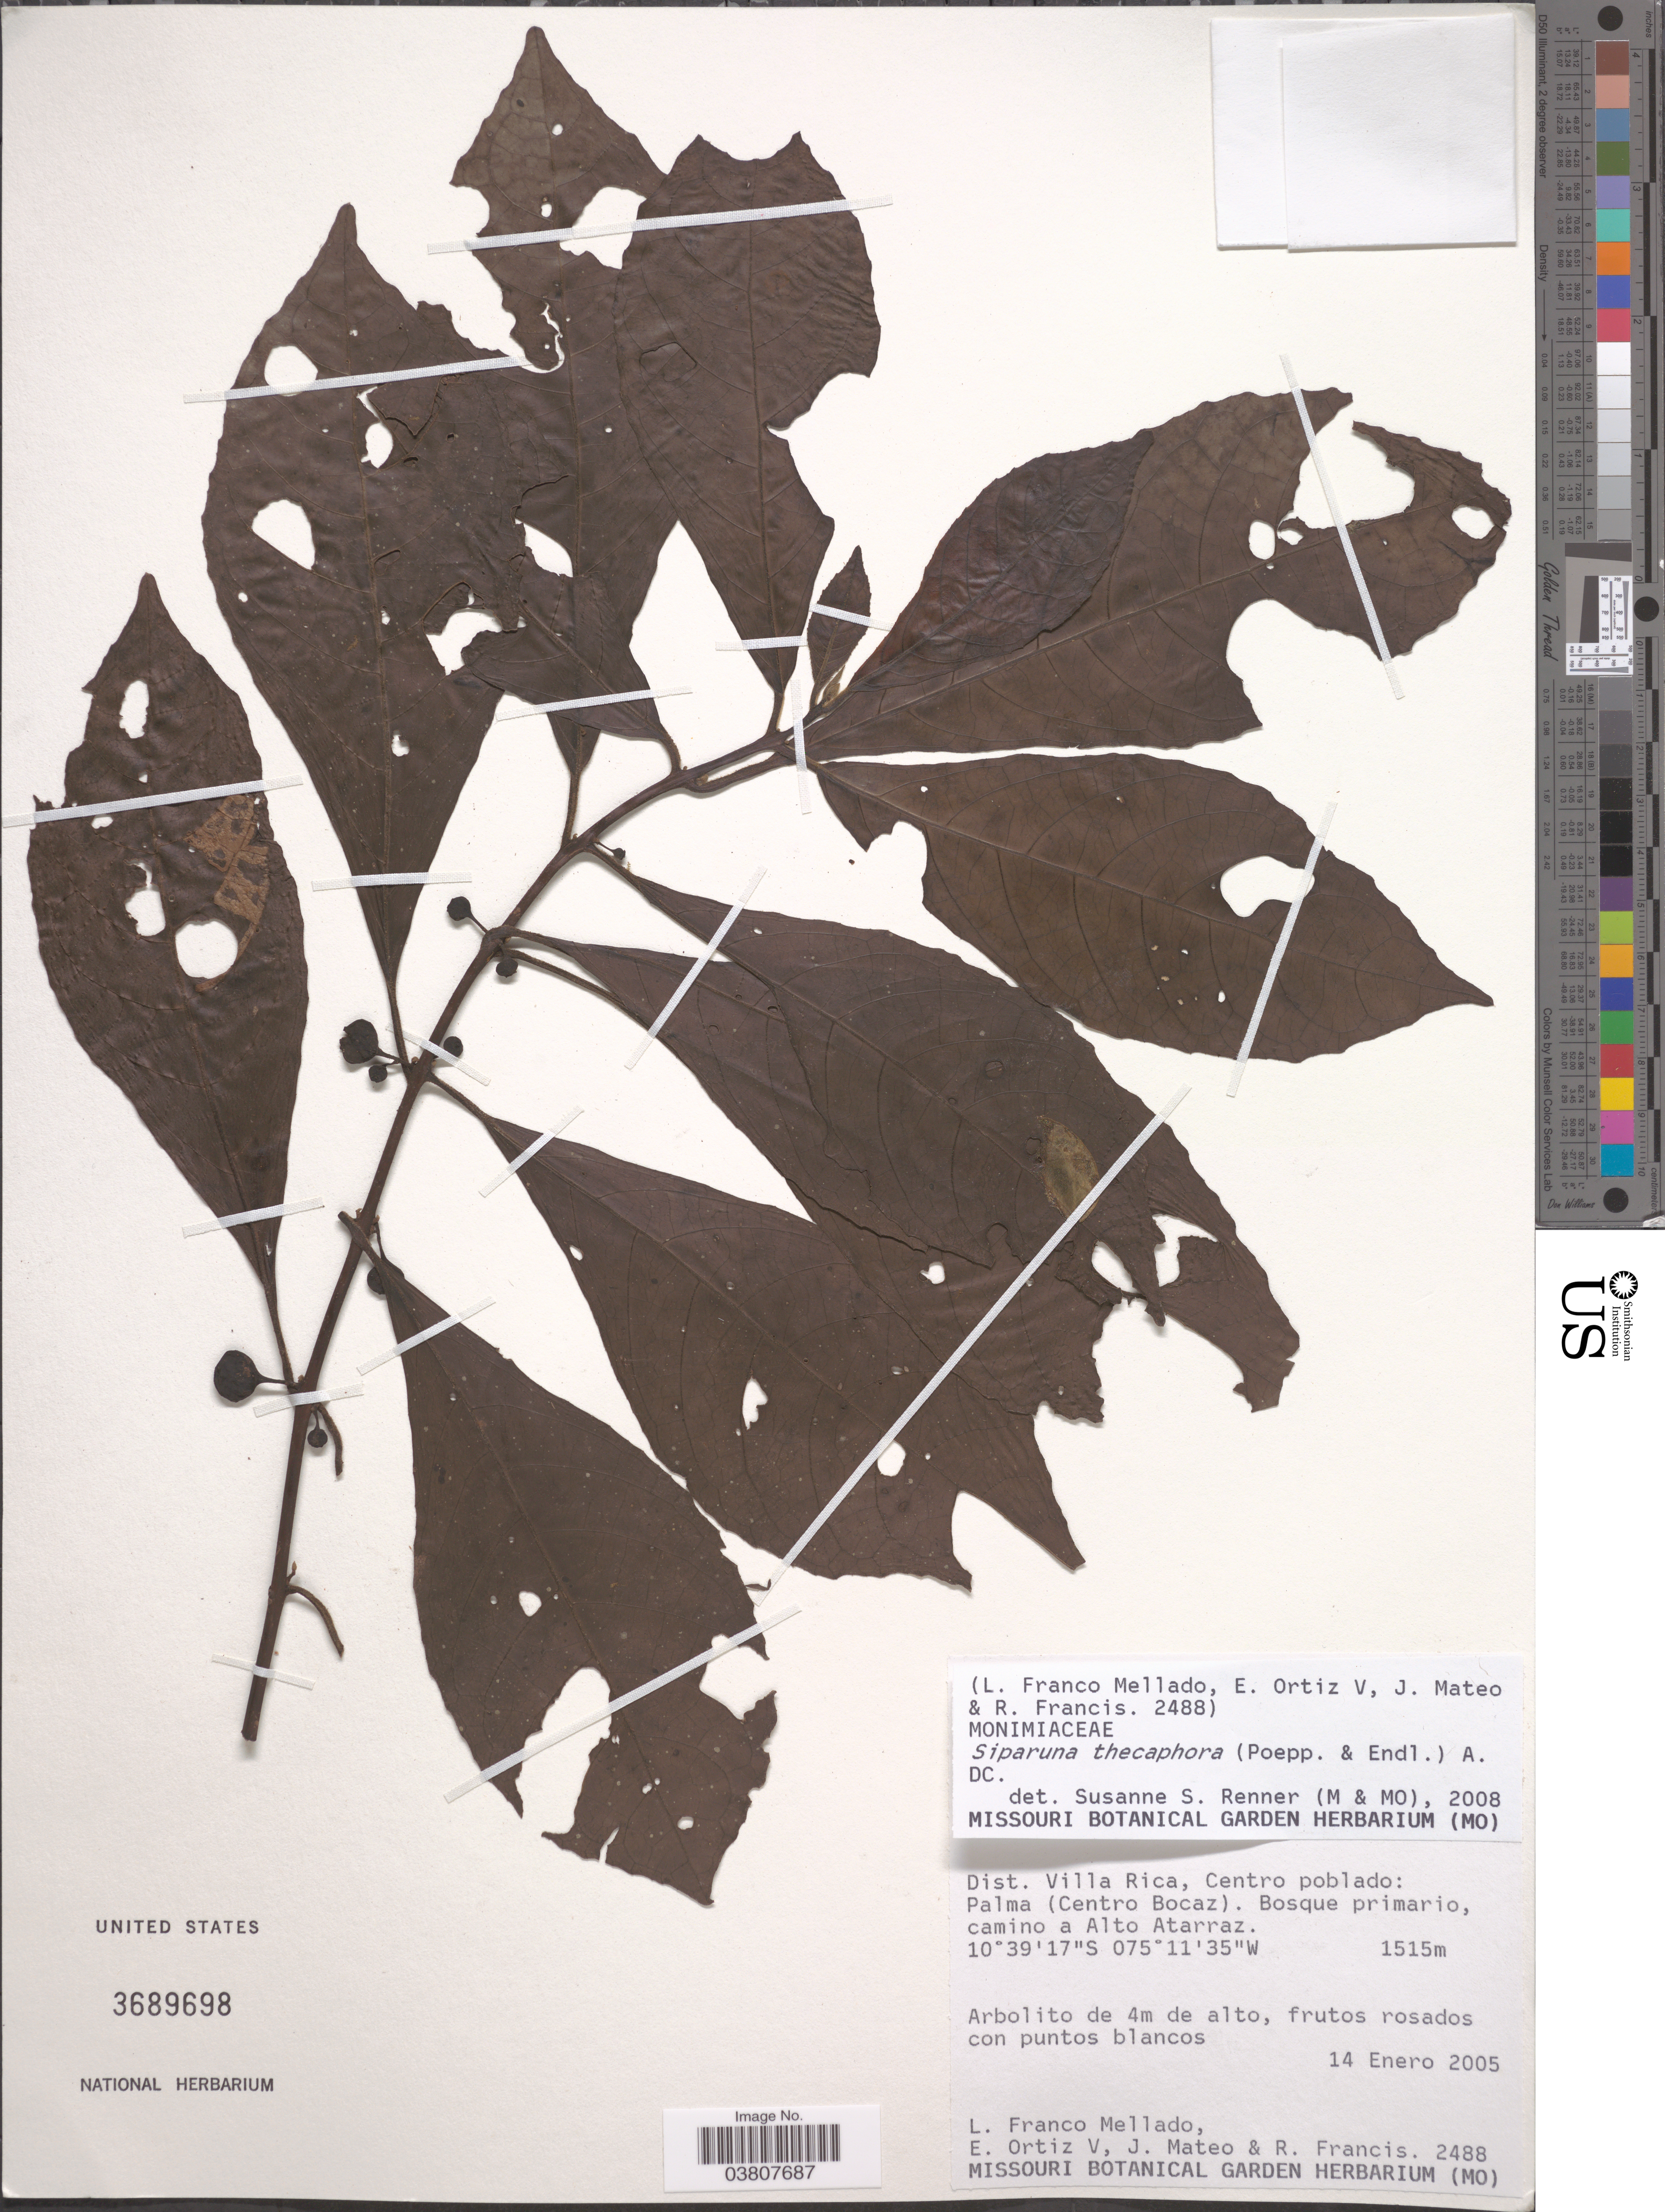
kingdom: Plantae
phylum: Tracheophyta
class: Magnoliopsida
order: Laurales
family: Siparunaceae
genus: Siparuna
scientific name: Siparuna thecaphora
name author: (Poepp. & Endl.) A. DC.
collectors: L. Franco Mellado, E. Ortiz V., J. Mateo & R. Francis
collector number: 2488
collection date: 2005-01-14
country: Peru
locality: Dist. Villa Rica, Centro poblado: Palma (Centro Bocaz). Camino a Alto Atarraz.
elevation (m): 1515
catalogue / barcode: US 3689698